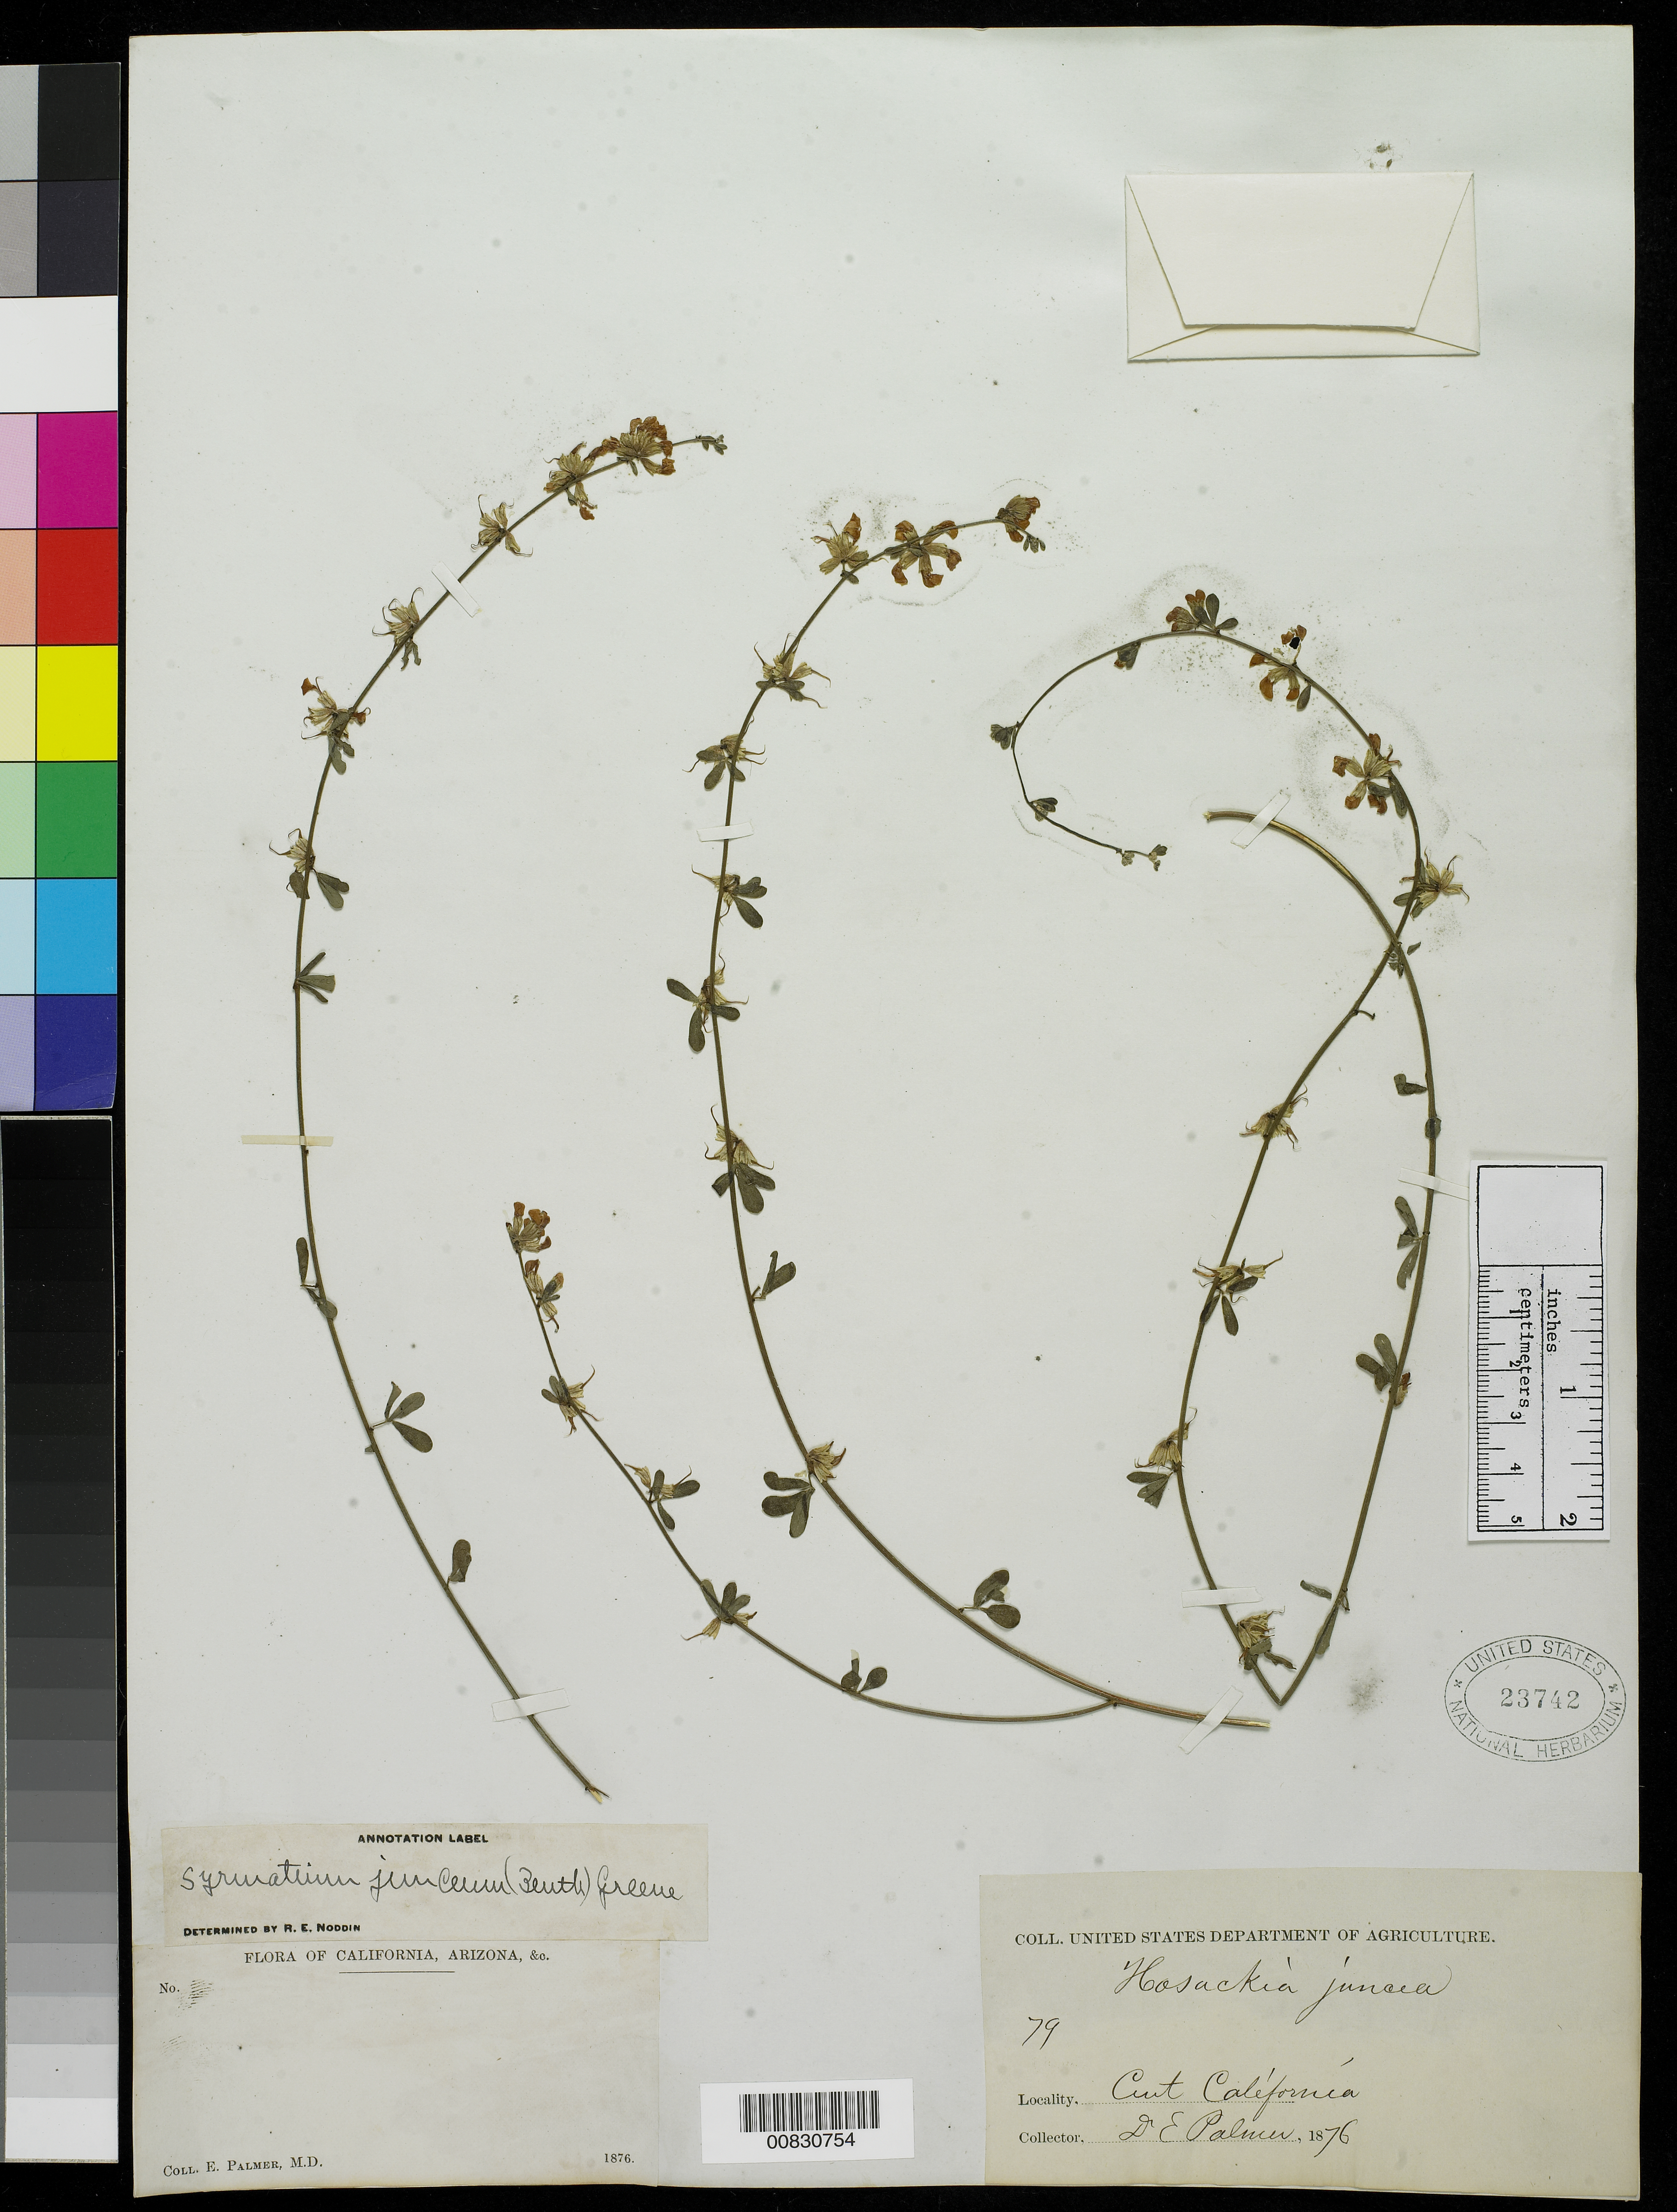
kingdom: Plantae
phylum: Tracheophyta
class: Magnoliopsida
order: Fabales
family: Fabaceae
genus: Syrmatium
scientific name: Syrmatium junceum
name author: (Benth.) Greene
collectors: E. Palmer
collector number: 79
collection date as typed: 1876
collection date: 1876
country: United States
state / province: California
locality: Central California.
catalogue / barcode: US 23742